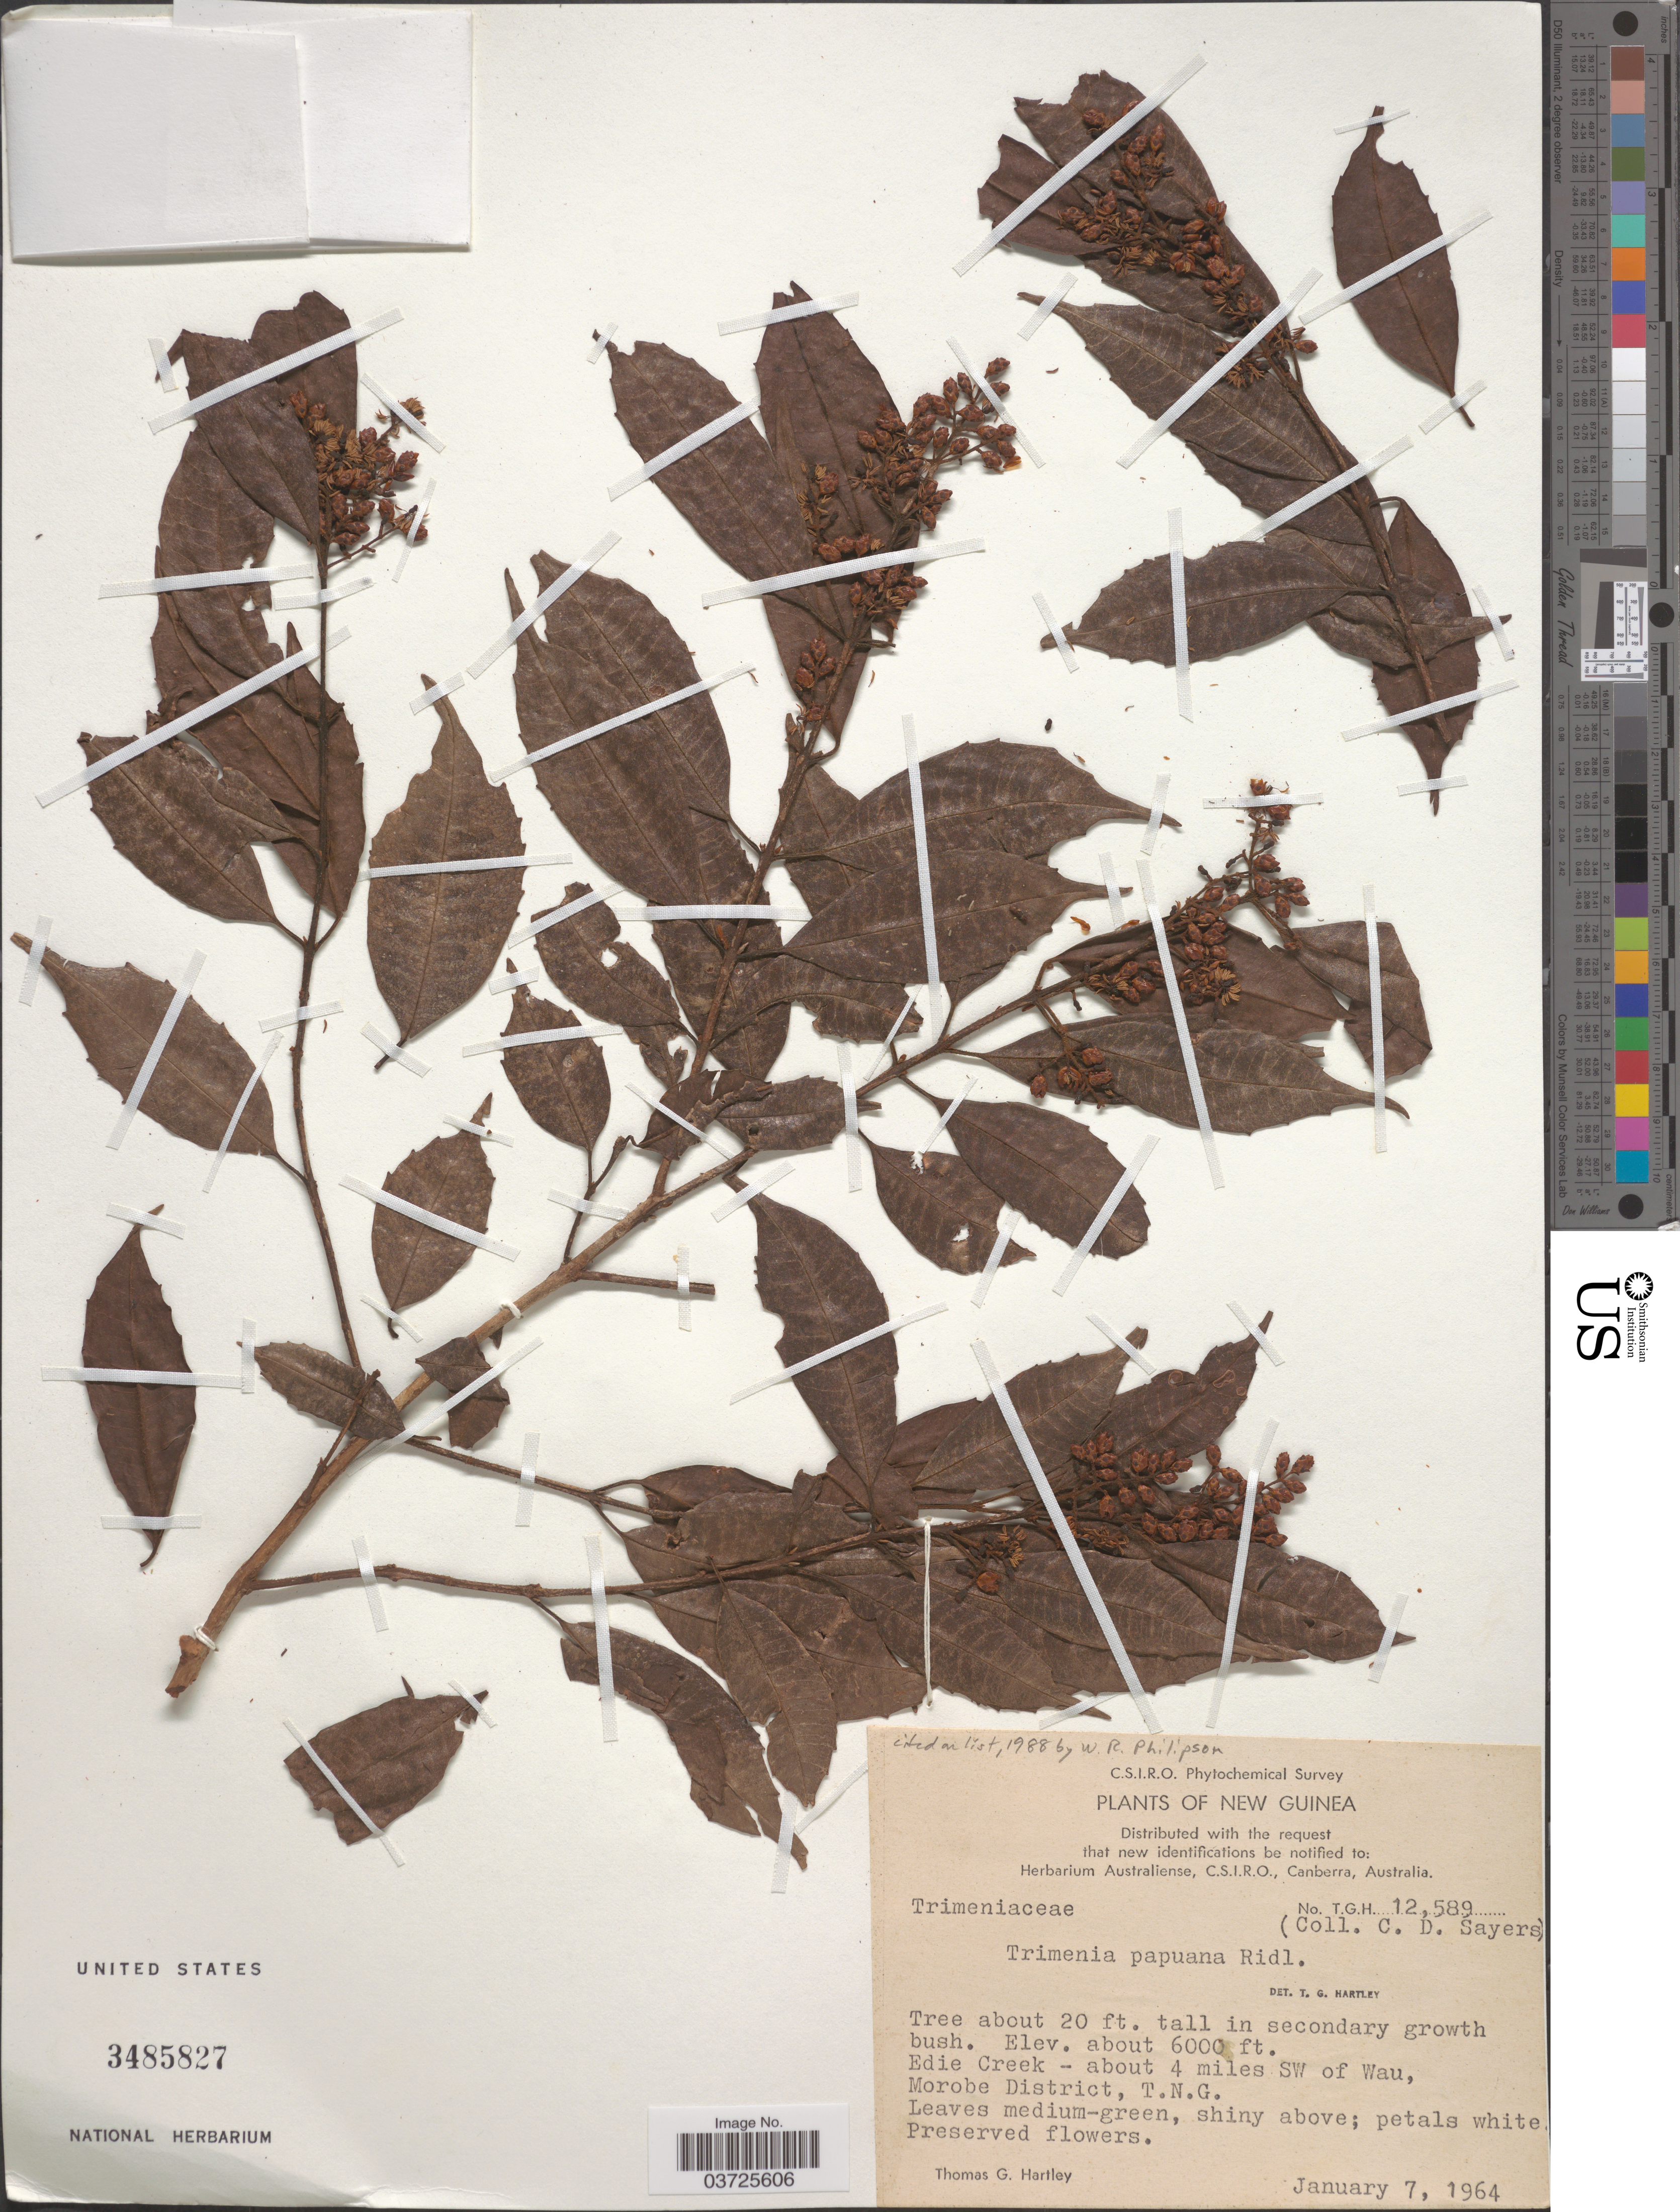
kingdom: Plantae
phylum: Tracheophyta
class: Magnoliopsida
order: Austrobaileyales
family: Trimeniaceae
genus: Trimenia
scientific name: Trimenia papuana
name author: Ridl.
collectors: C. Sayers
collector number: T.G.H.12589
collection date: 1964-01-07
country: Papua New Guinea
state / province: Morobe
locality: New Guinea. Edie Creek - about 4 miles SW of Wau, Morobe District, T. N. G.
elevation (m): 1829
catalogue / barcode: US 3485827